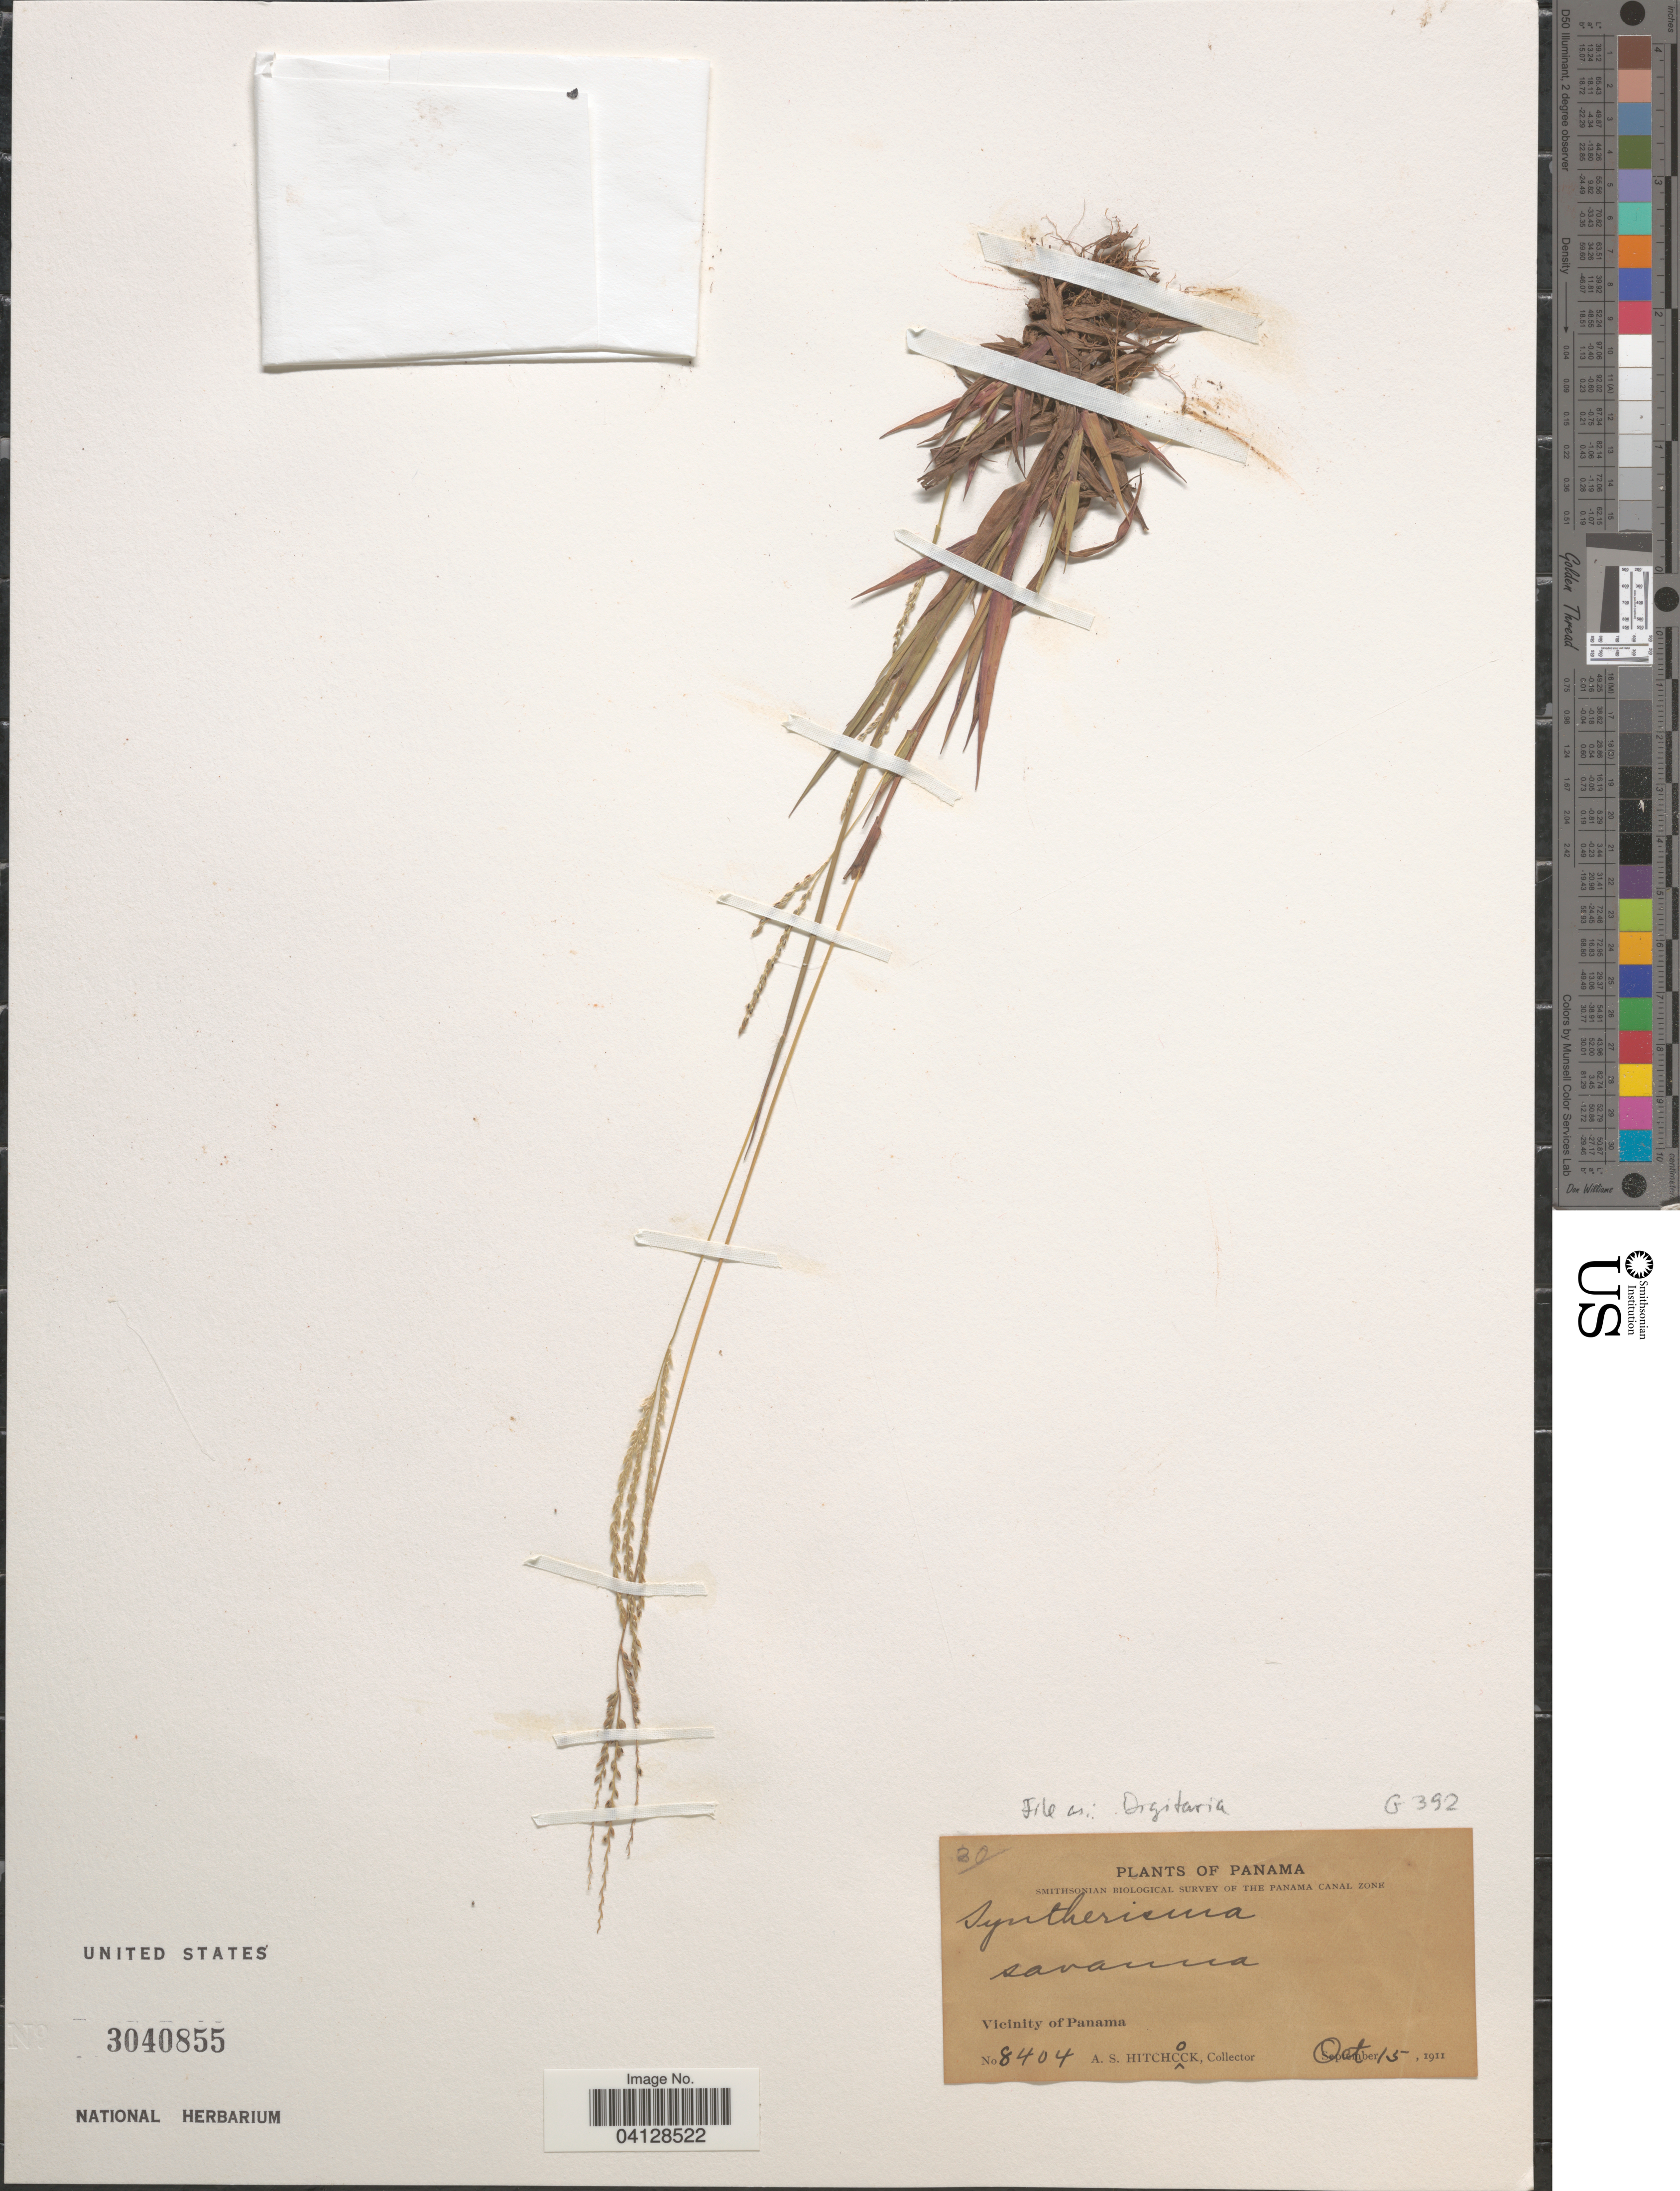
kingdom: Plantae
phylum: Tracheophyta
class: Liliopsida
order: Poales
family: Poaceae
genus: Syntherisma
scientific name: Syntherisma sp.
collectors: A. S. Hitchcock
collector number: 8404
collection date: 1911-10-15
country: Panama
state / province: Panamá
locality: Smithsonian Biological Survey of the Panama Canal Zone. Vicinity of Panama.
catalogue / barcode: US 3040855